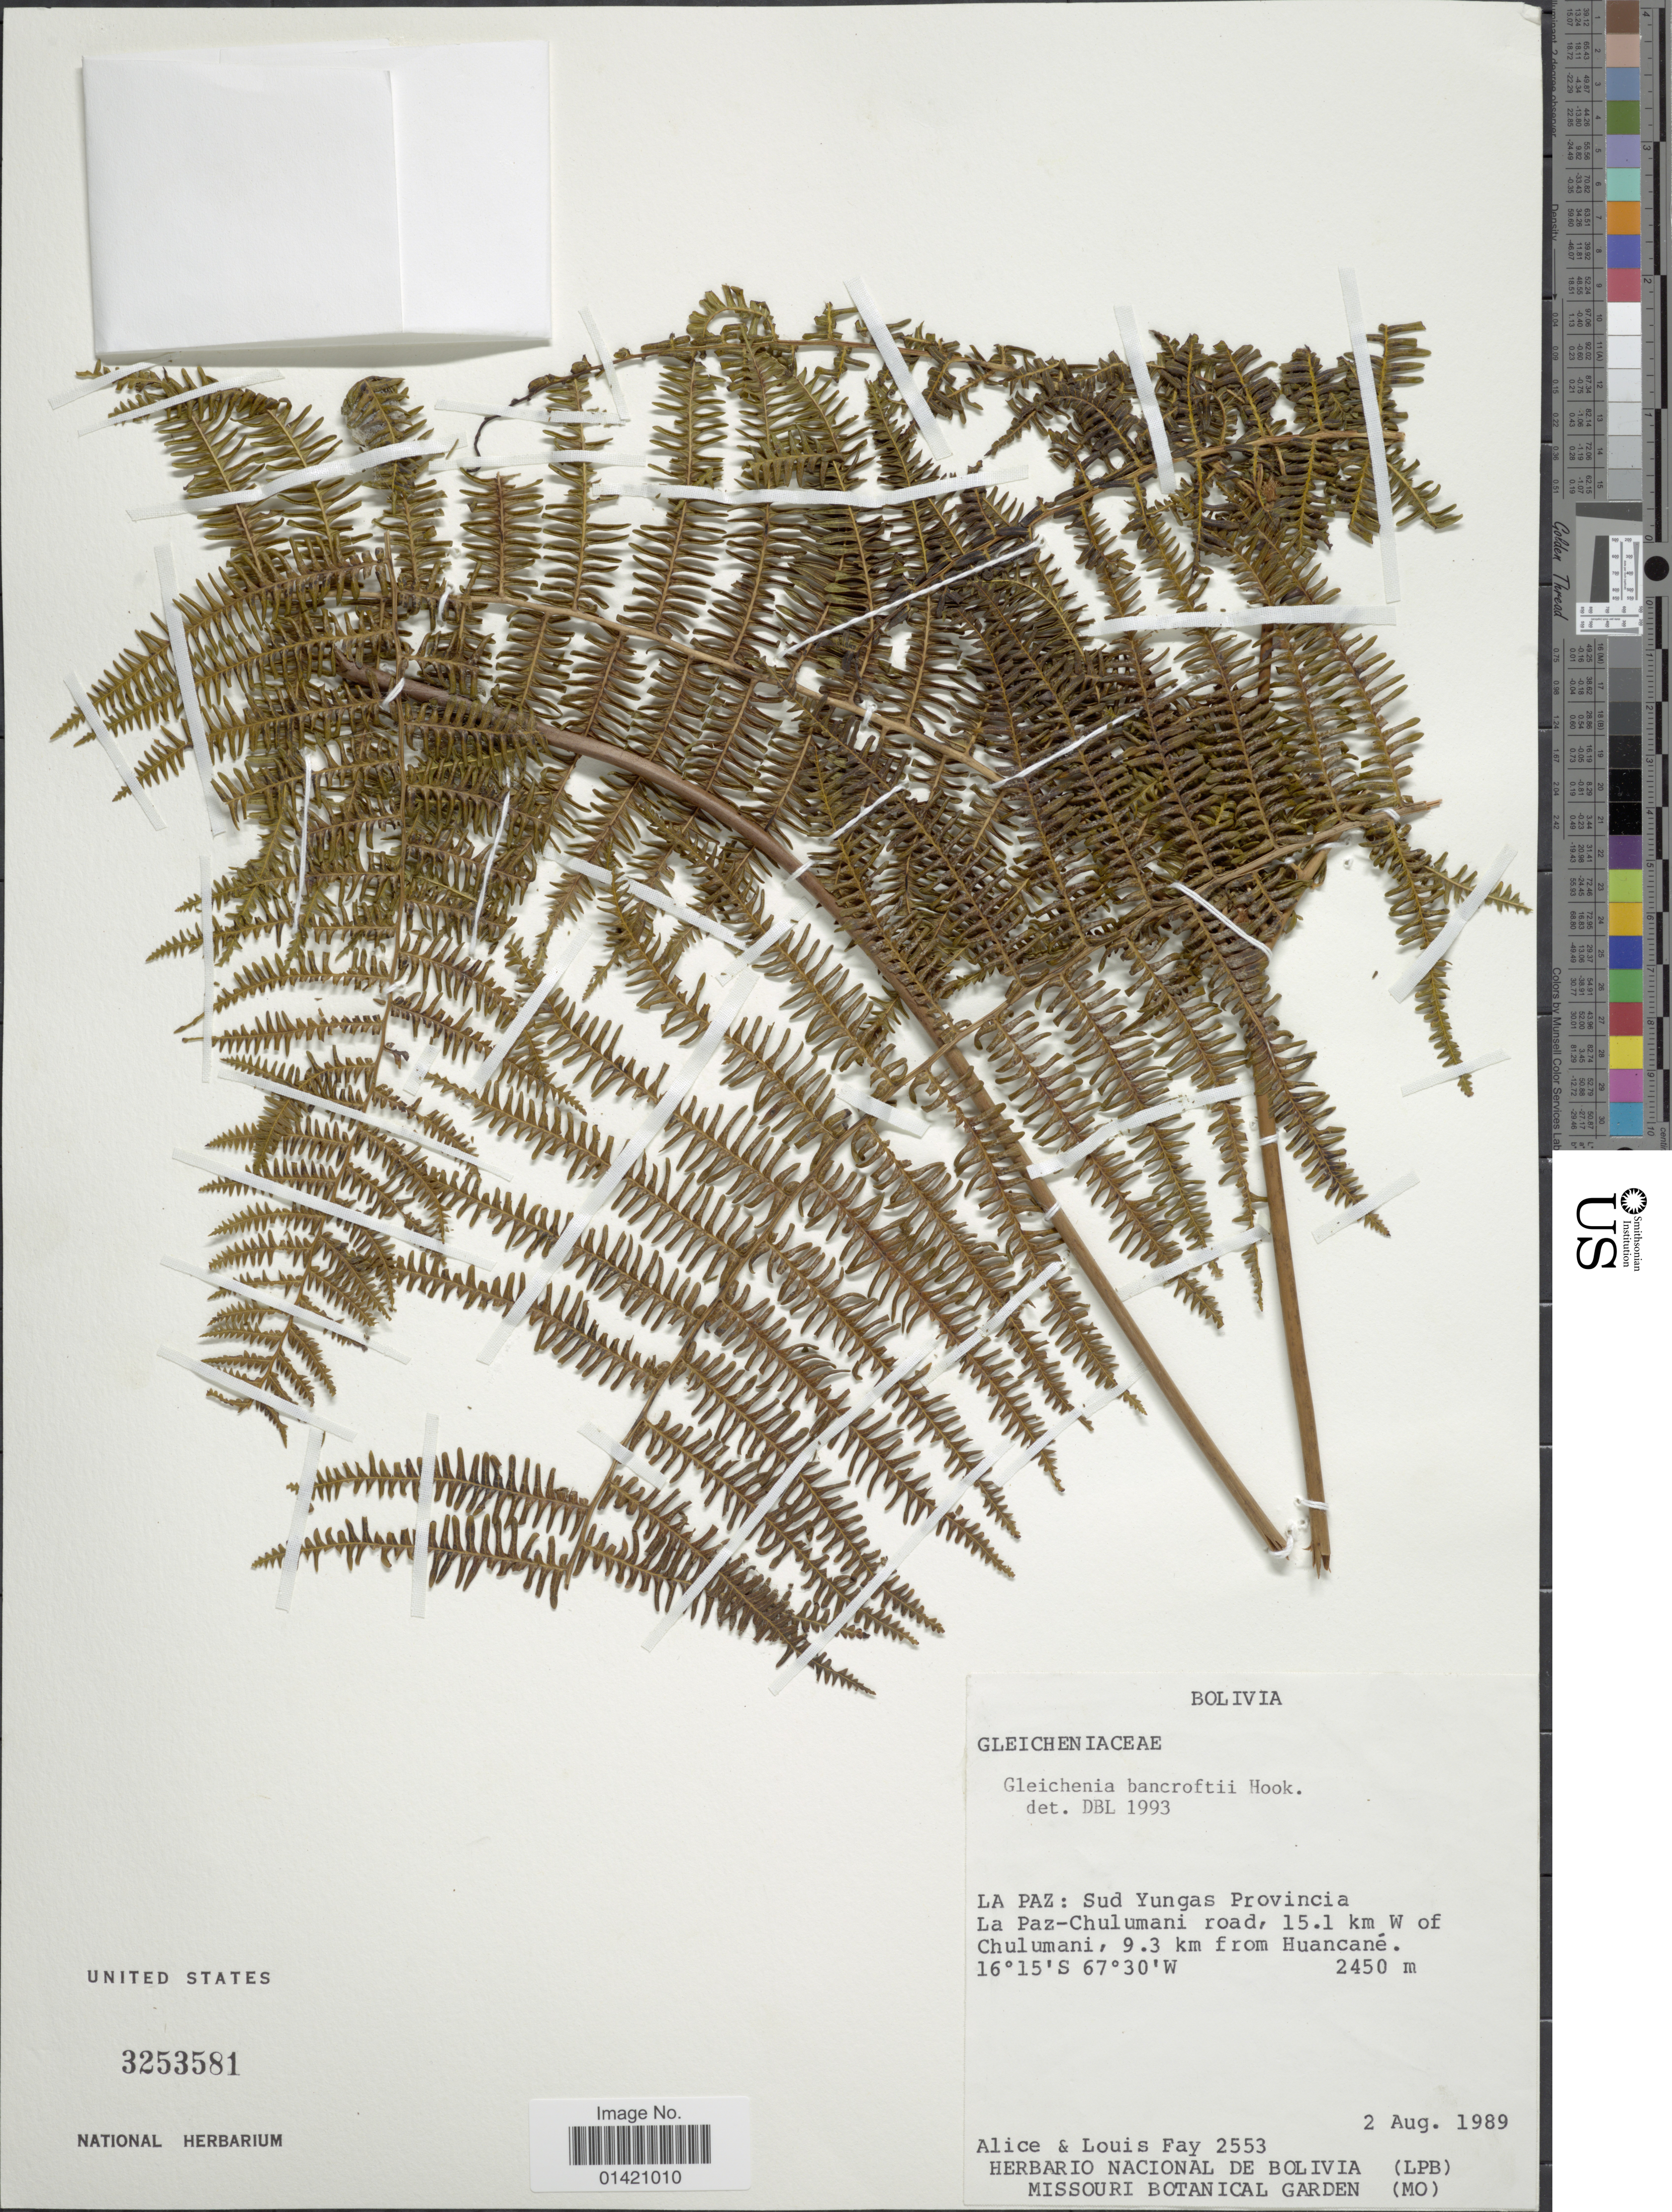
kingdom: Plantae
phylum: Tracheophyta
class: Polypodiopsida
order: Gleicheniales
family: Gleicheniaceae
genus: Diplopterygium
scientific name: Diplopterygium bancroftii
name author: (Hook.) A.R. Sm.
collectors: A. Fay & L. Fay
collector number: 2553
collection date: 1989-08-02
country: Bolivia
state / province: La Paz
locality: Sud Yungas Provincia. La Paz-Chulumani road, 15.1 km W of Chulumani, 9.3 km from Huancane.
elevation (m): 2450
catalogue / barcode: US 3253581